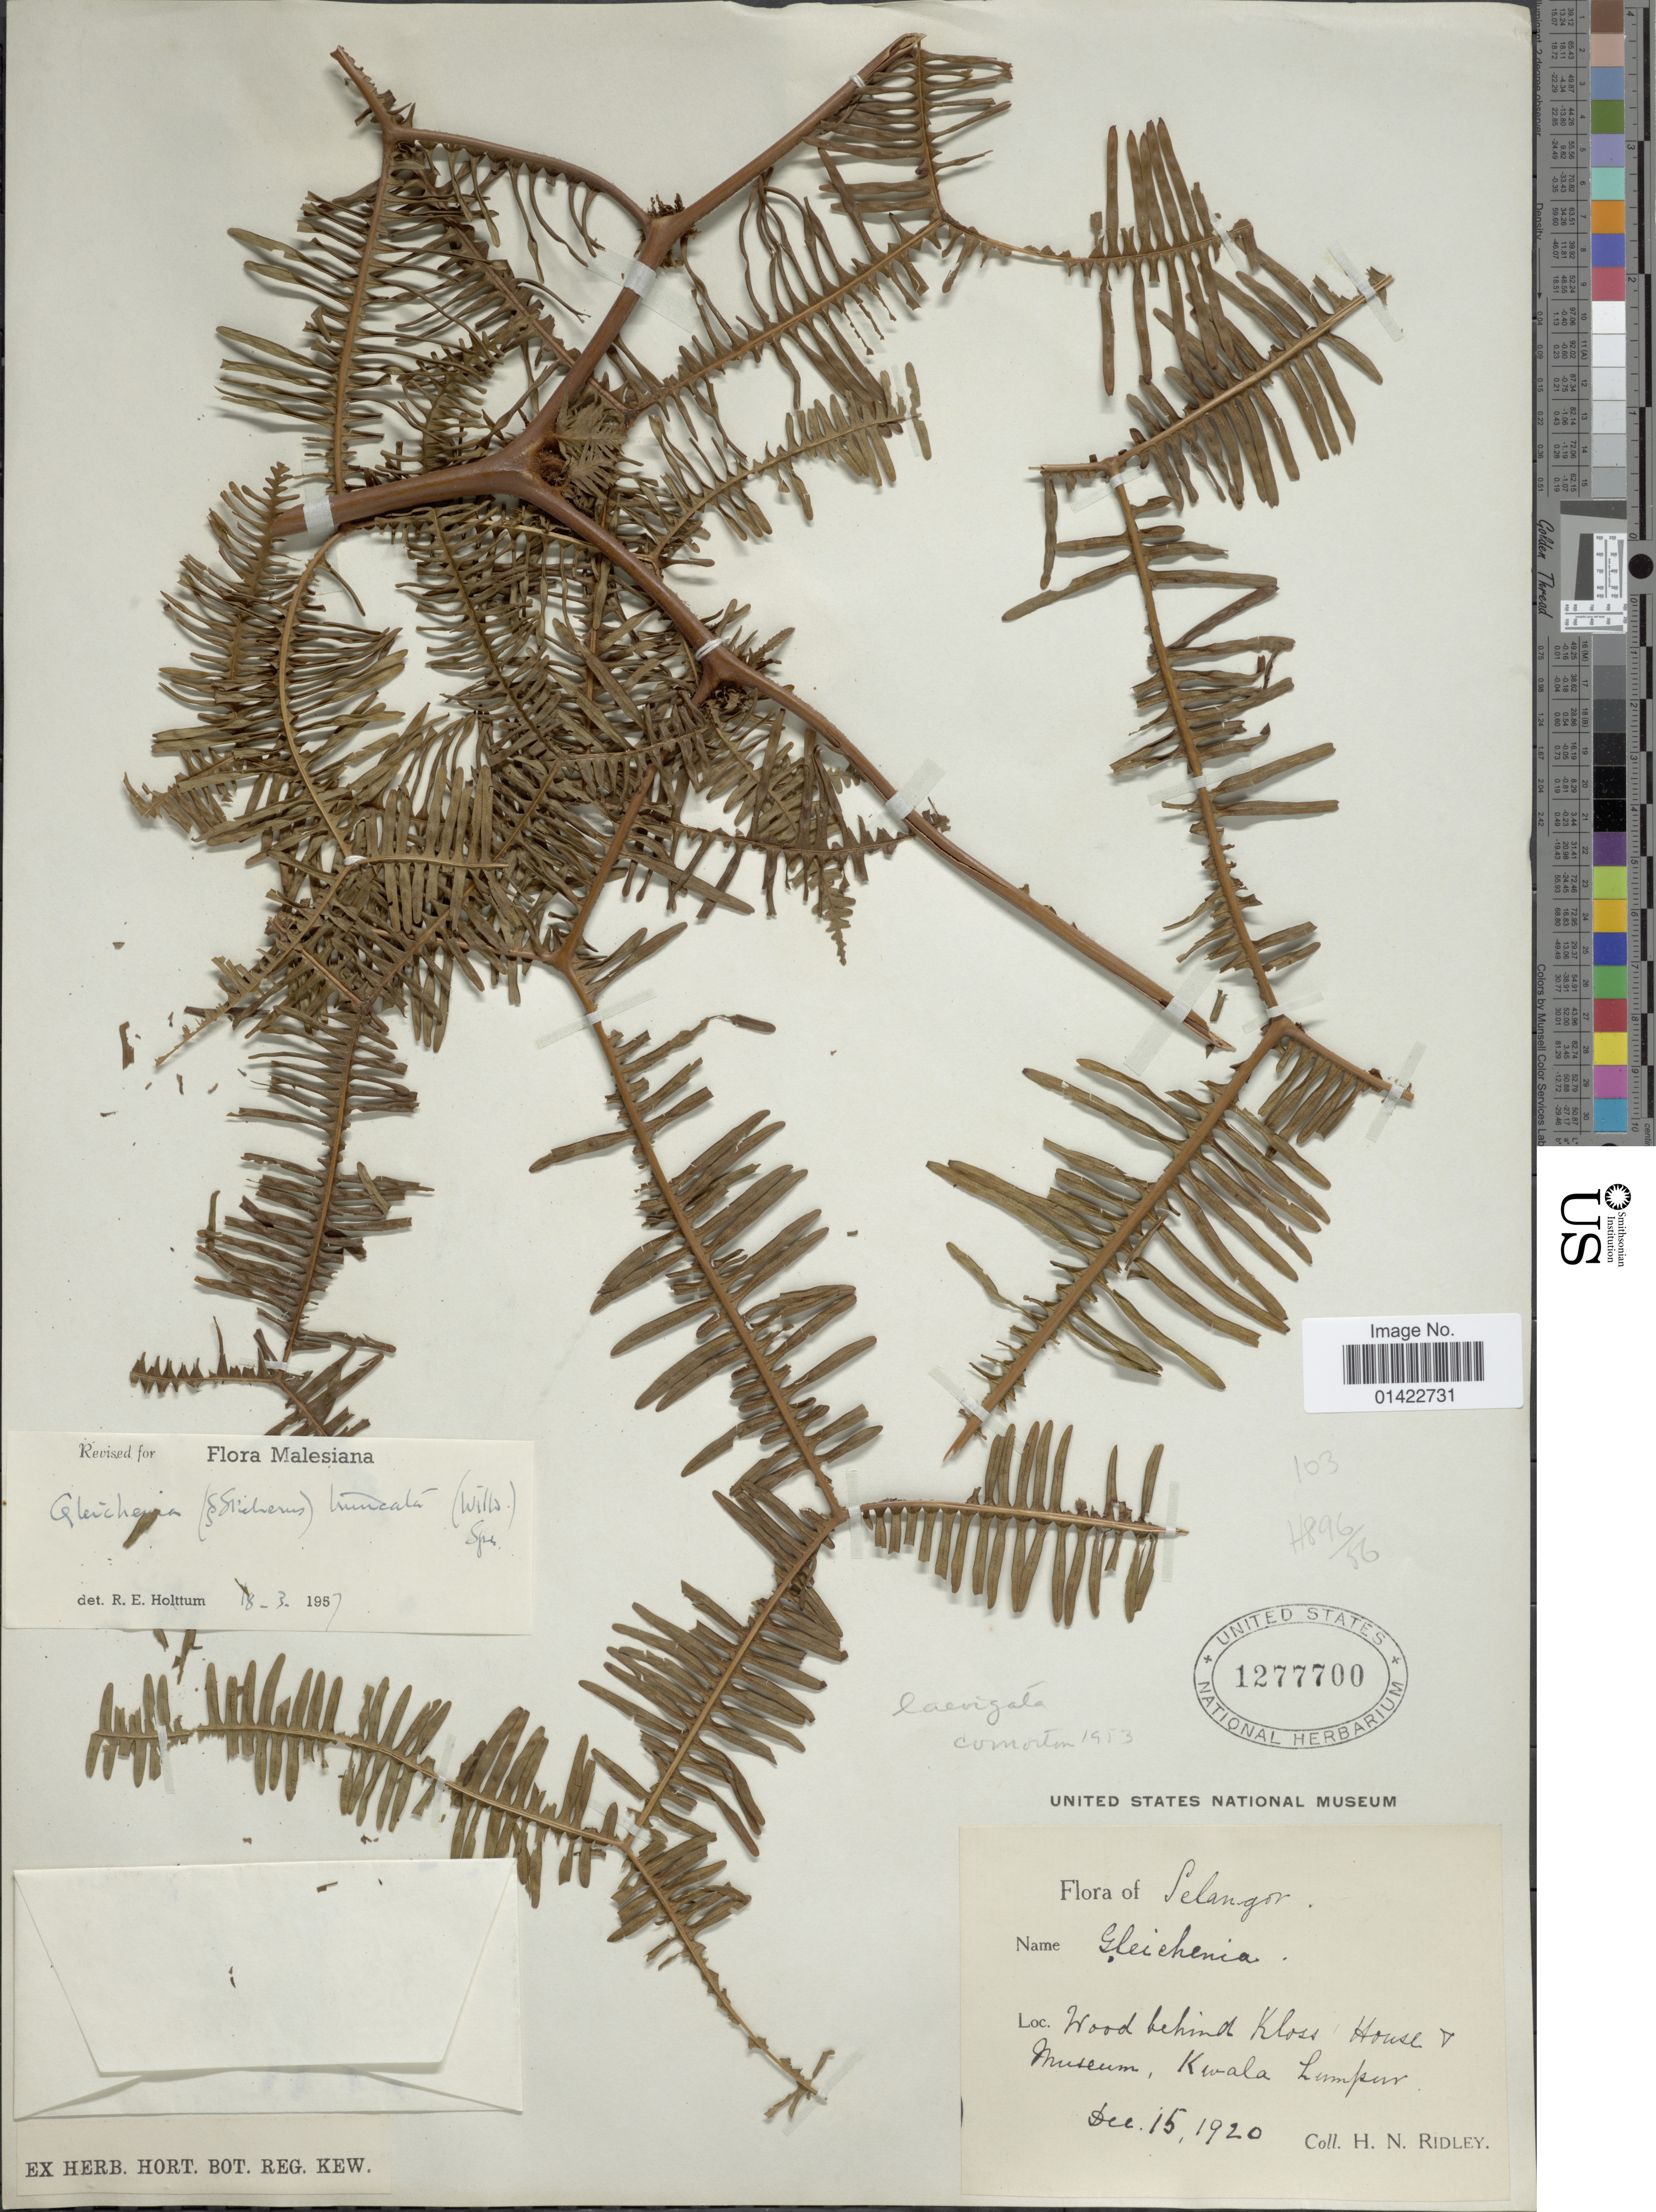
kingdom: Plantae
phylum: Tracheophyta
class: Polypodiopsida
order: Gleicheniales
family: Gleicheniaceae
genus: Sticherus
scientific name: Sticherus truncatus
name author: (Willd.) Nakai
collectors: H. N. Ridley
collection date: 1920-12-15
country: Malaysia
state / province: Selangor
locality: Wood behind Kloss/House Museum, Kwala Lumpur.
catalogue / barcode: US 1277700